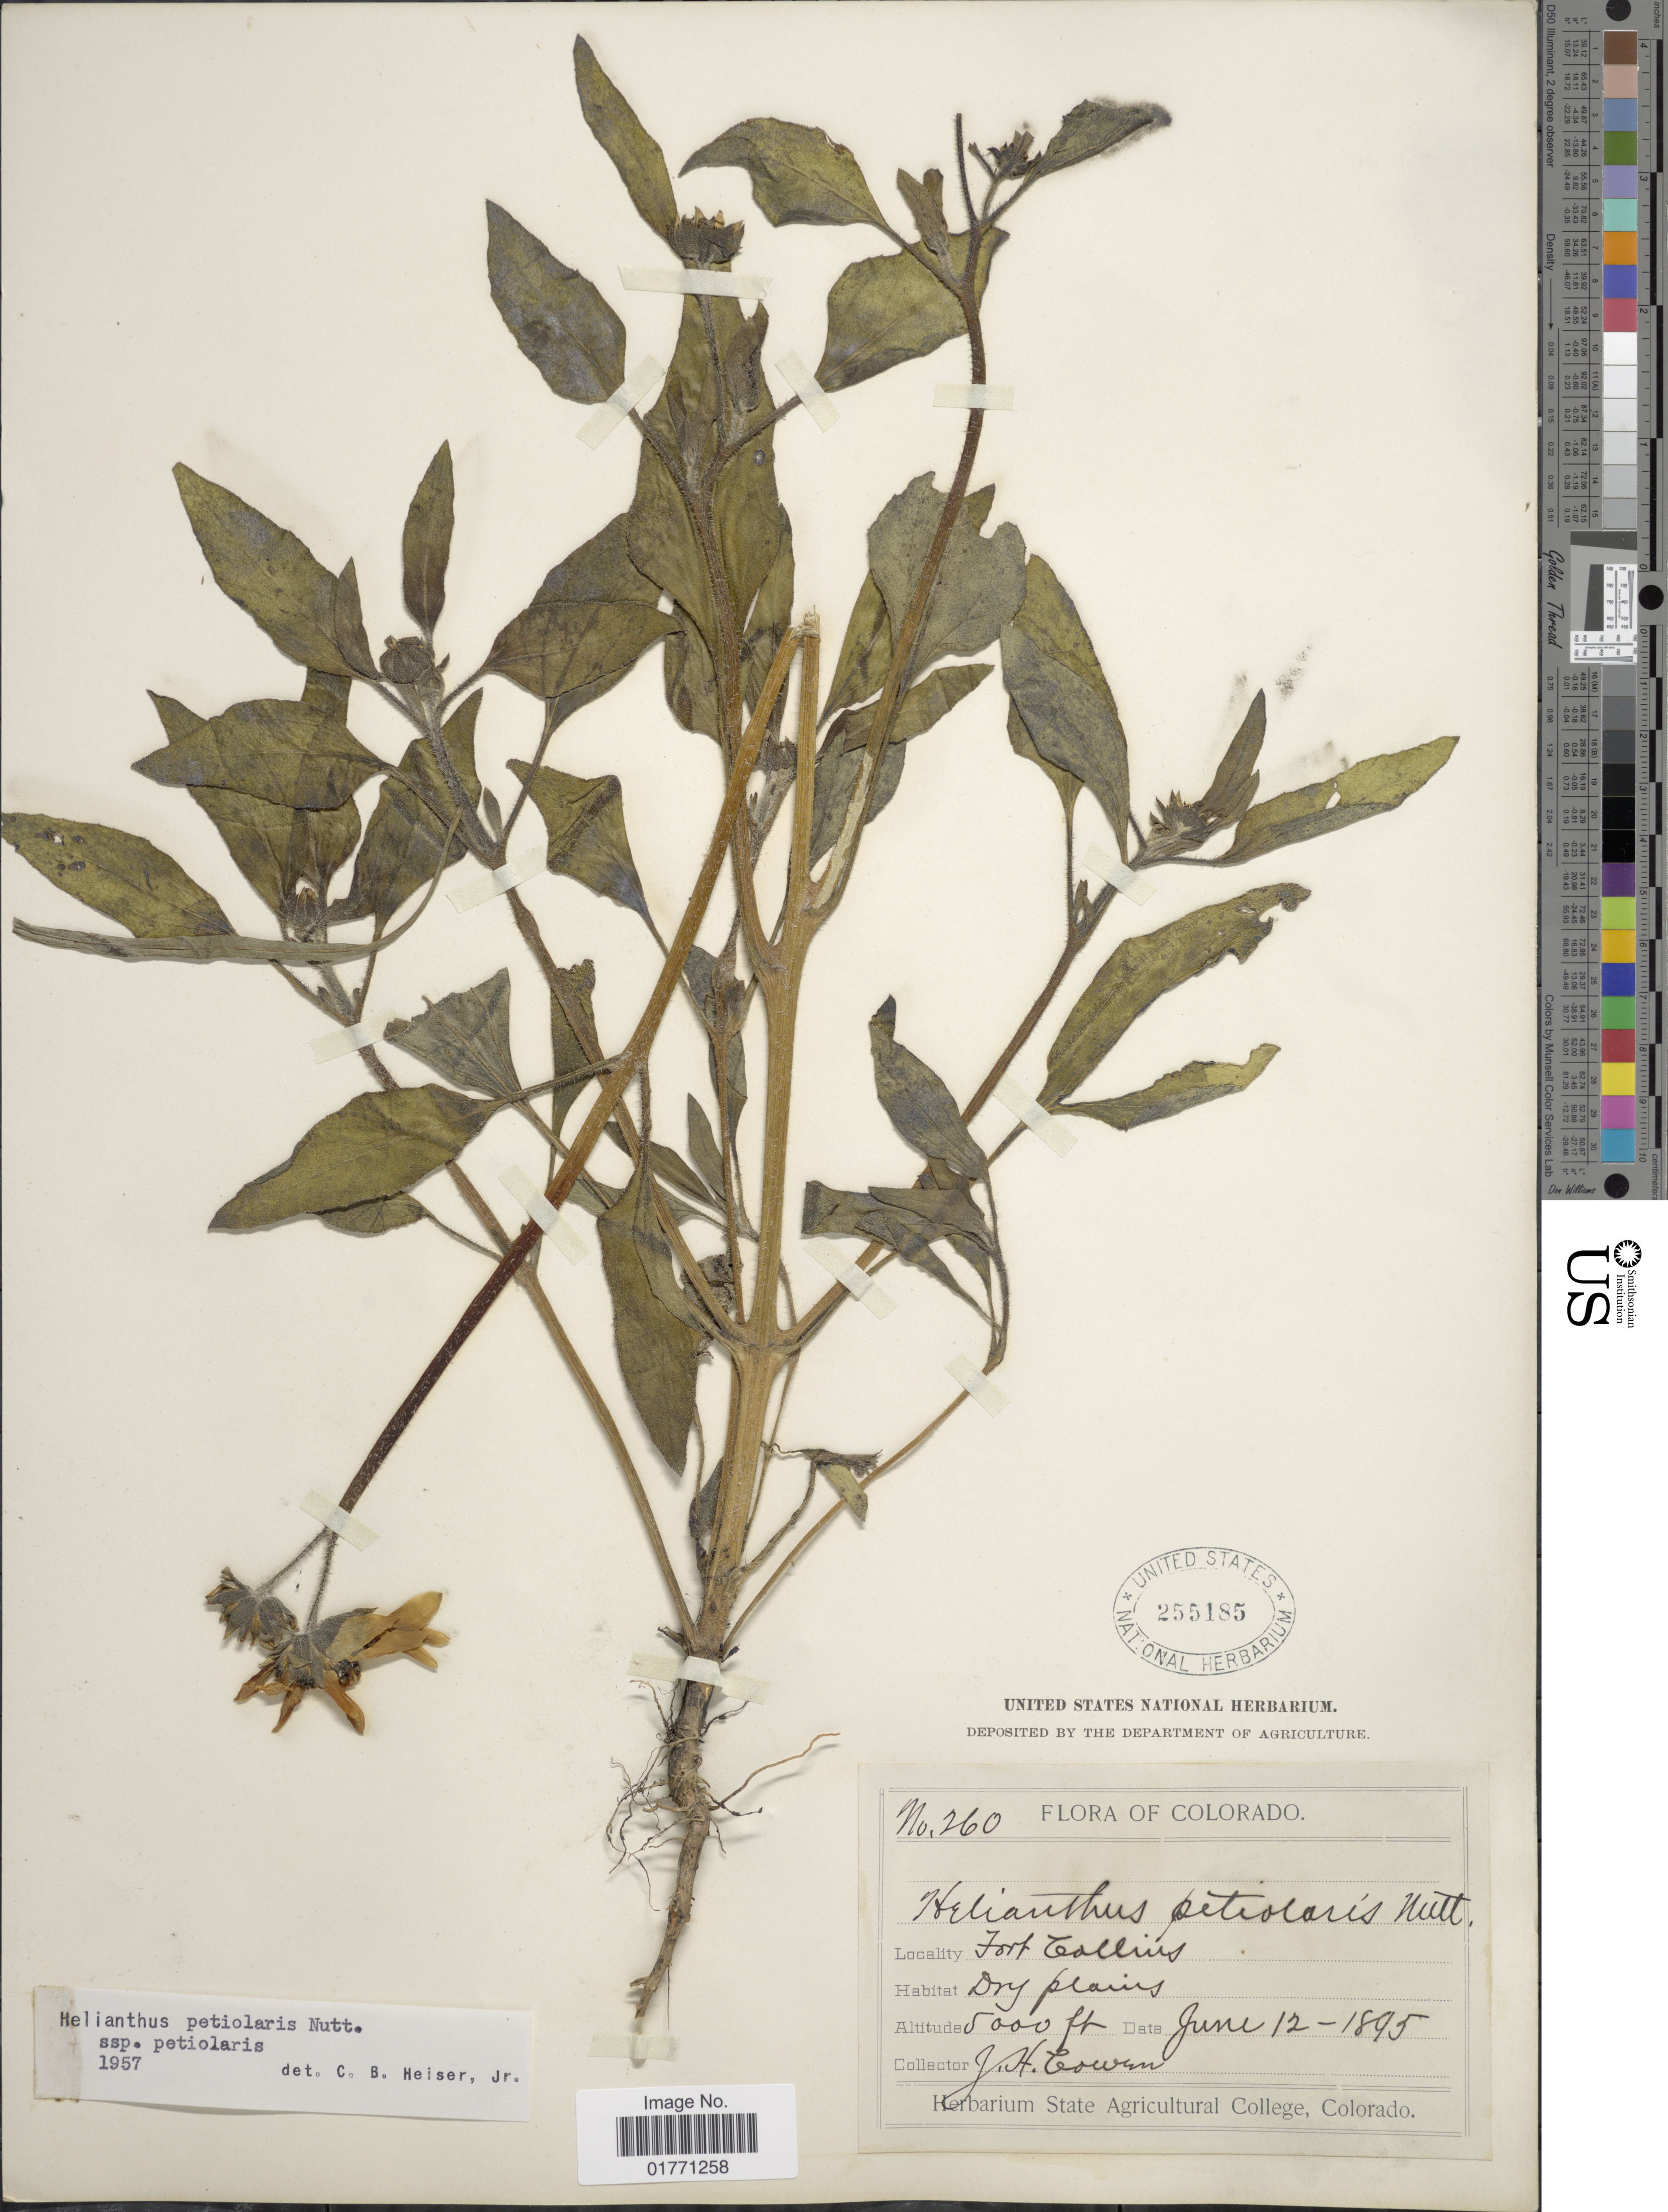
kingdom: Plantae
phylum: Tracheophyta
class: Magnoliopsida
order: Asterales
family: Asteraceae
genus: Helianthus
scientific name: Helianthus petiolaris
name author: Nutt.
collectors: J. H. Cowen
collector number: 260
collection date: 1895-06-12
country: United States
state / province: Colorado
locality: Fort Collins, dry plains.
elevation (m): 1524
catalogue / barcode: US 255185